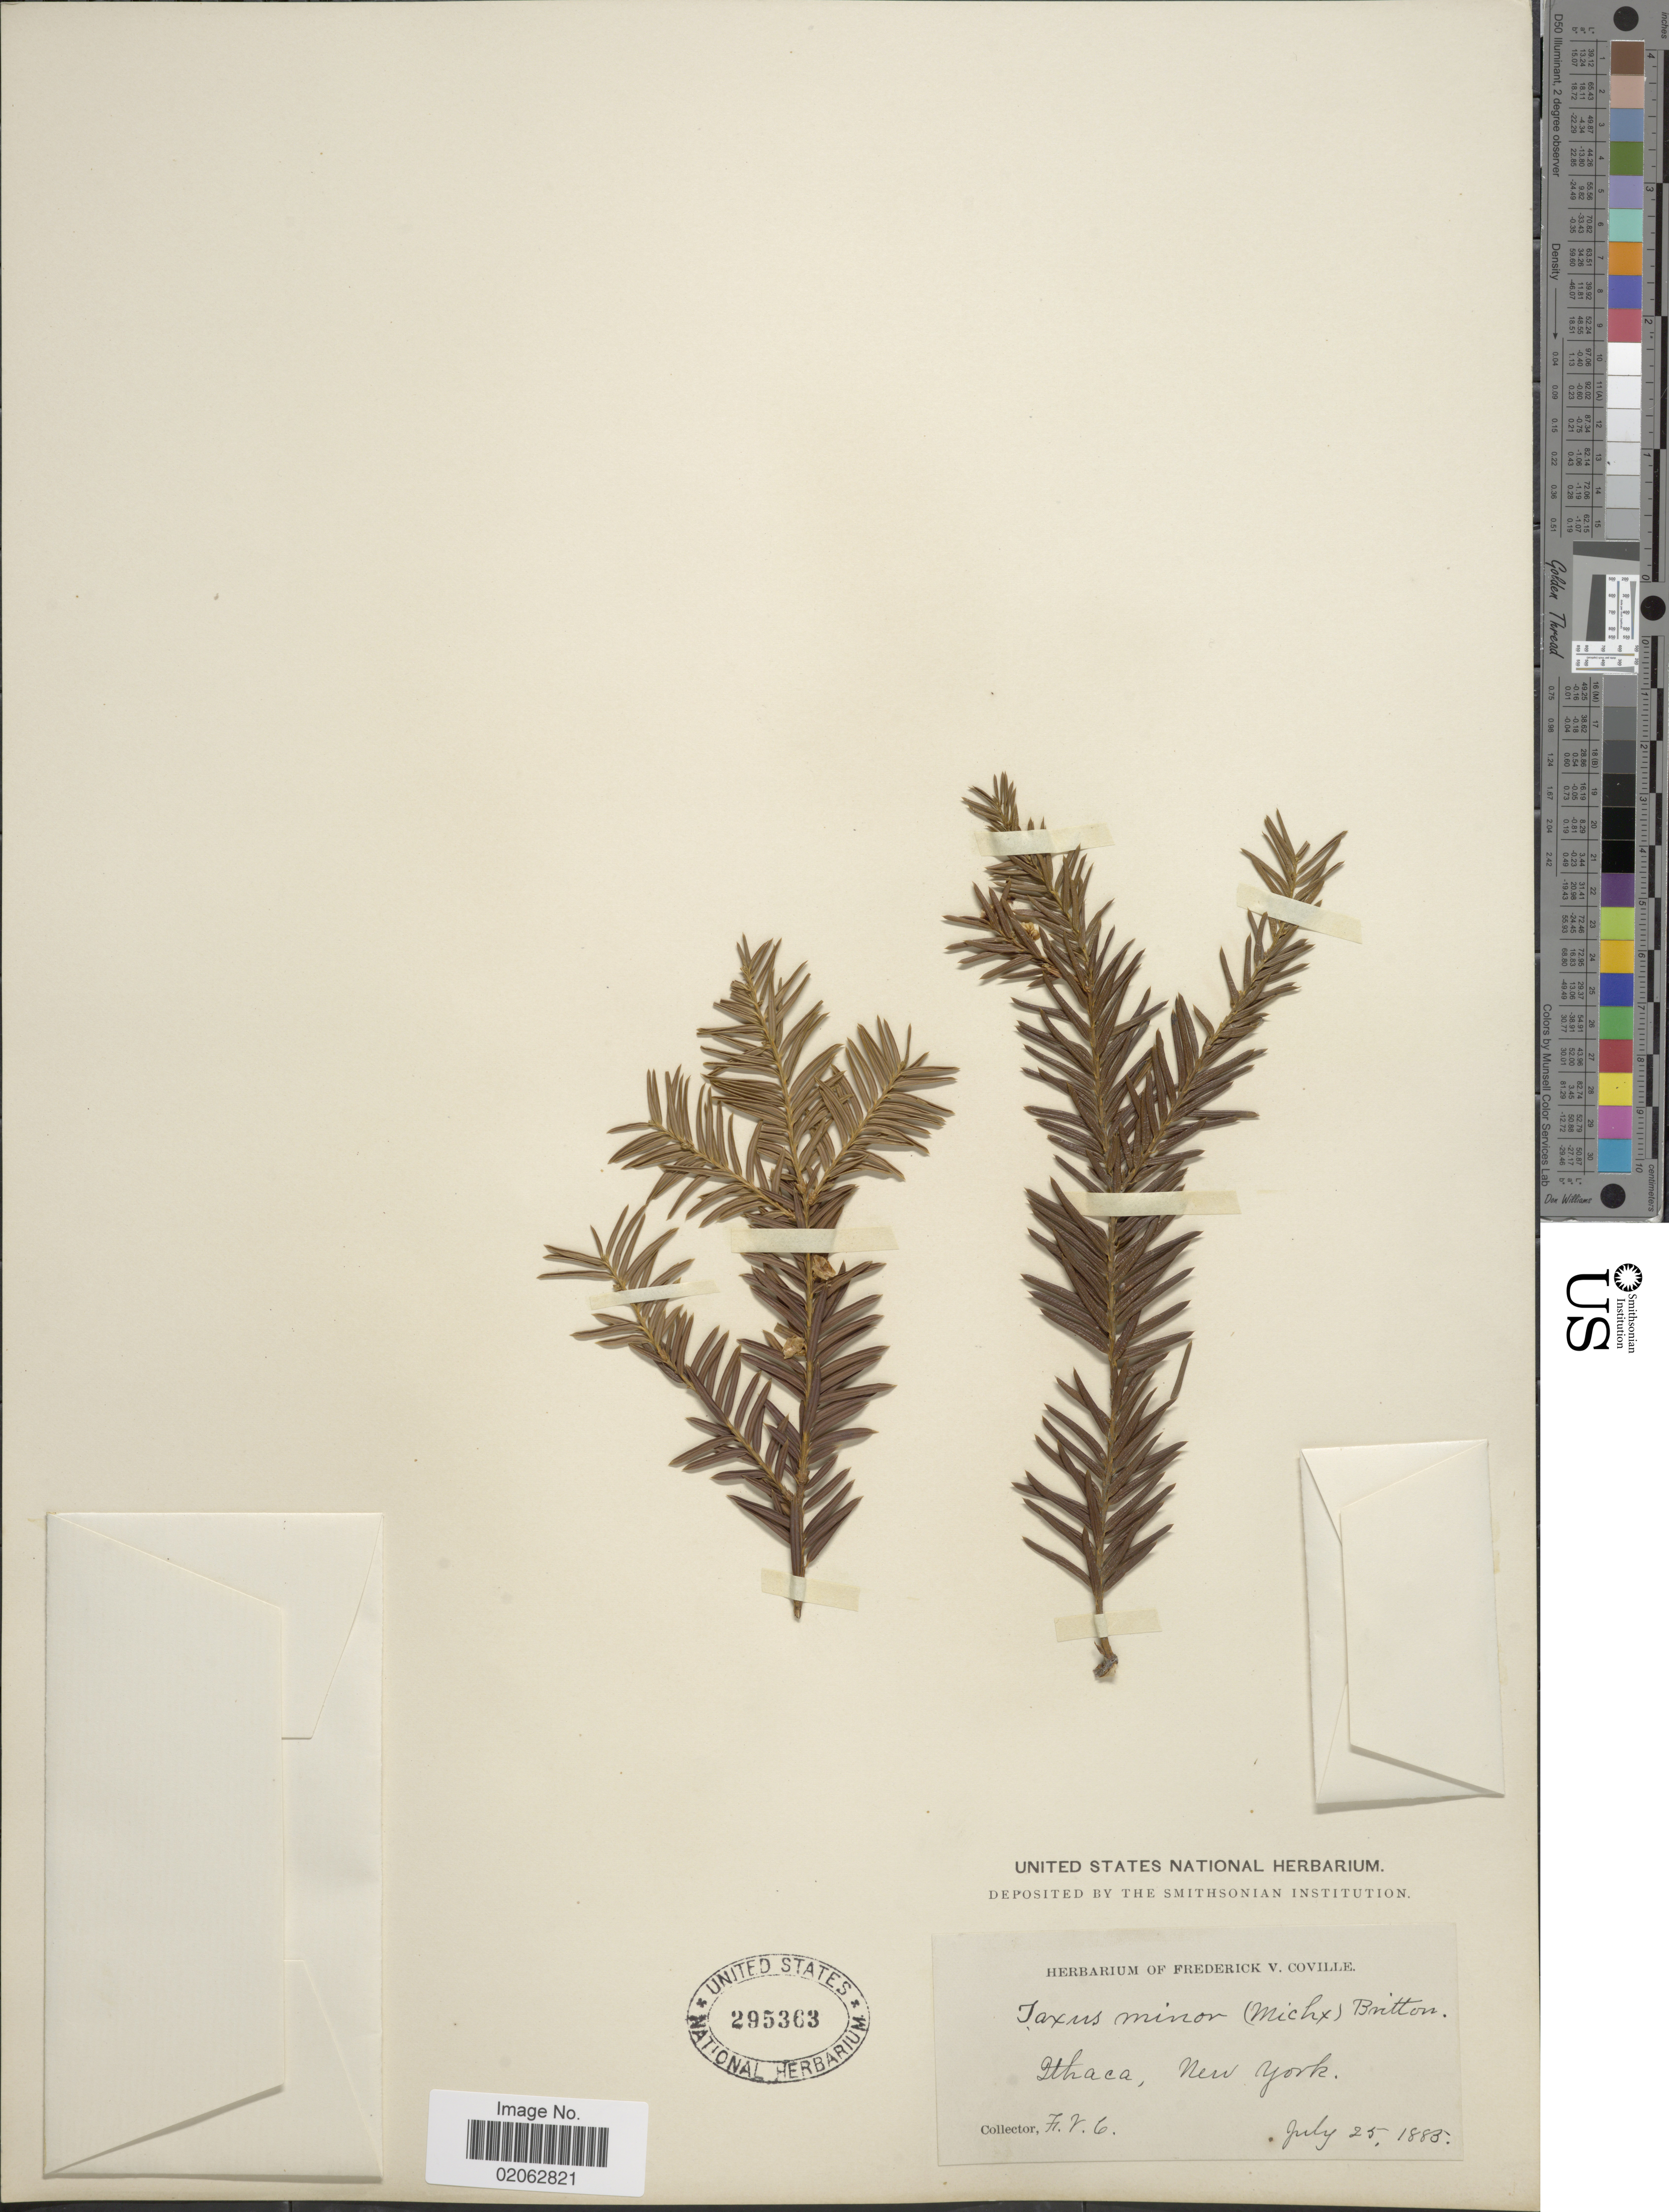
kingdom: Plantae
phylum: Tracheophyta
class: Pinopsida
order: Pinales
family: Taxaceae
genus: Taxus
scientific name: Taxus canadensis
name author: Marshall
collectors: F. V. Coville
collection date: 1885-07-25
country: United States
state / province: New York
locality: Ithaca.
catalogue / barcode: US 295363